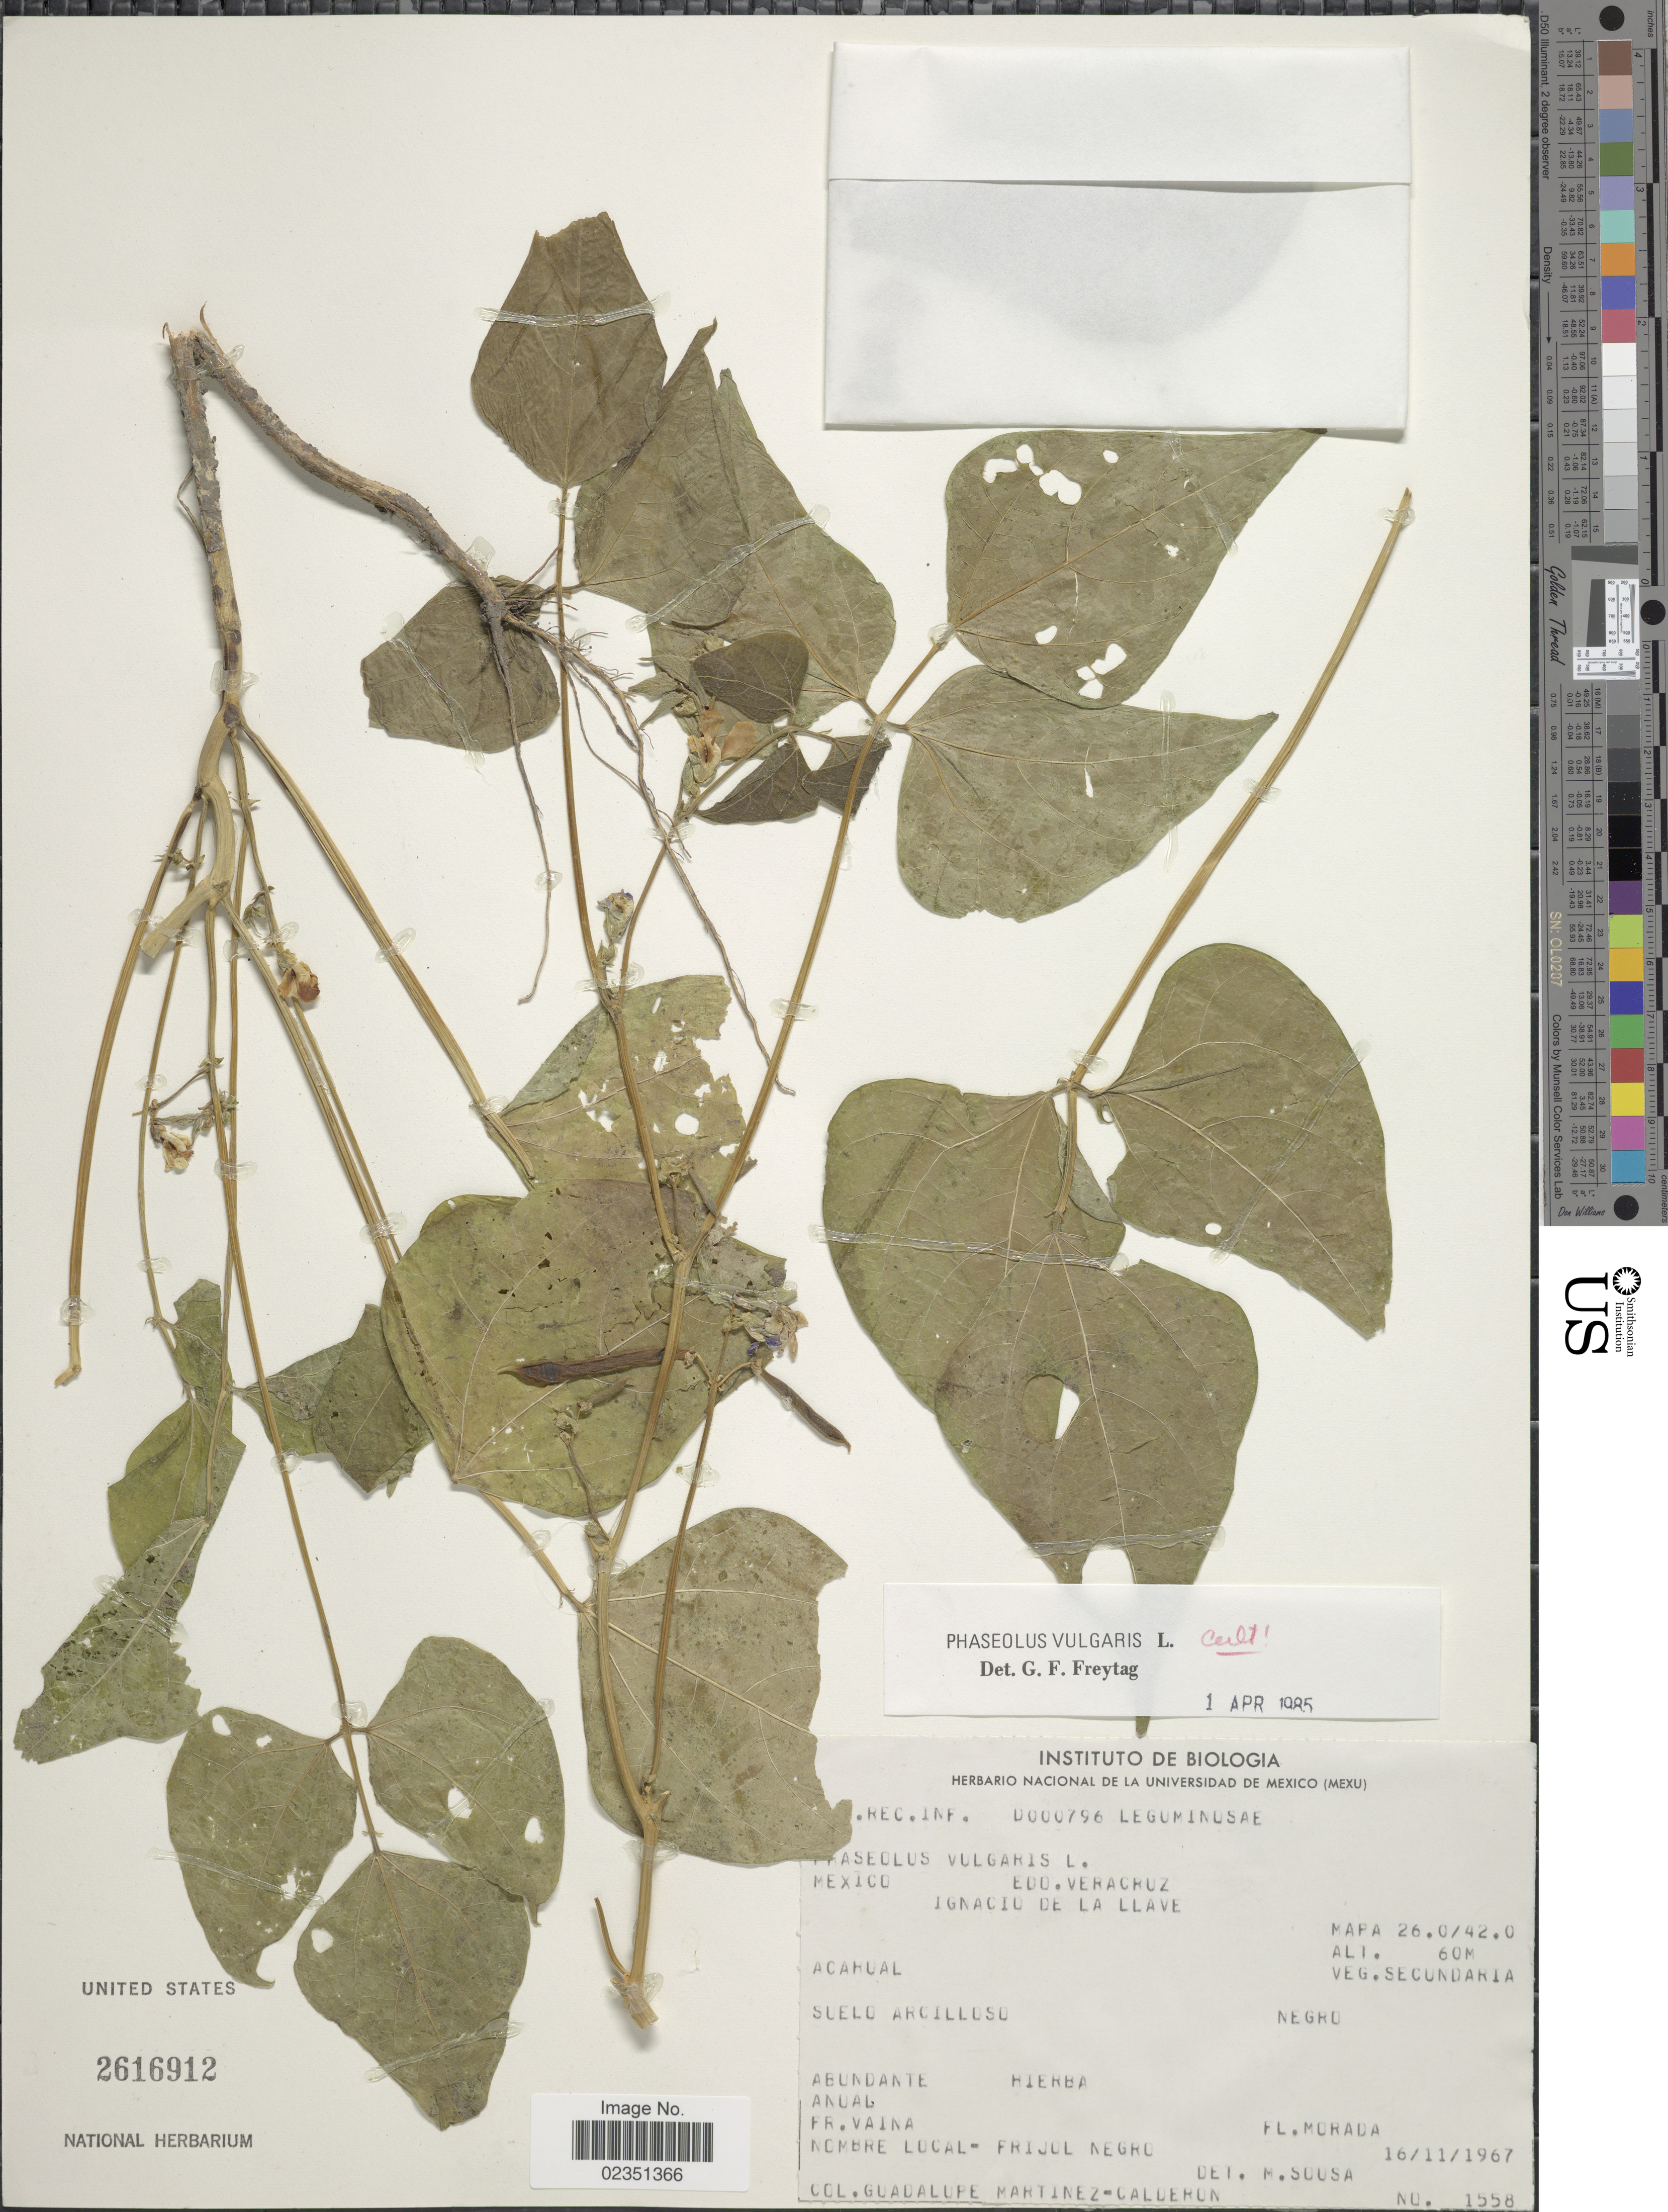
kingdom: Plantae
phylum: Tracheophyta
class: Magnoliopsida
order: Fabales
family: Fabaceae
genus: Phaseolus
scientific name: Phaseolus vulgaris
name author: L.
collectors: G. Martinez-C.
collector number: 1558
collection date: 1967-11-16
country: Mexico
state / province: Veracruz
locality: Ignacio de La Llave.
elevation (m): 60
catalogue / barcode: US 2616912